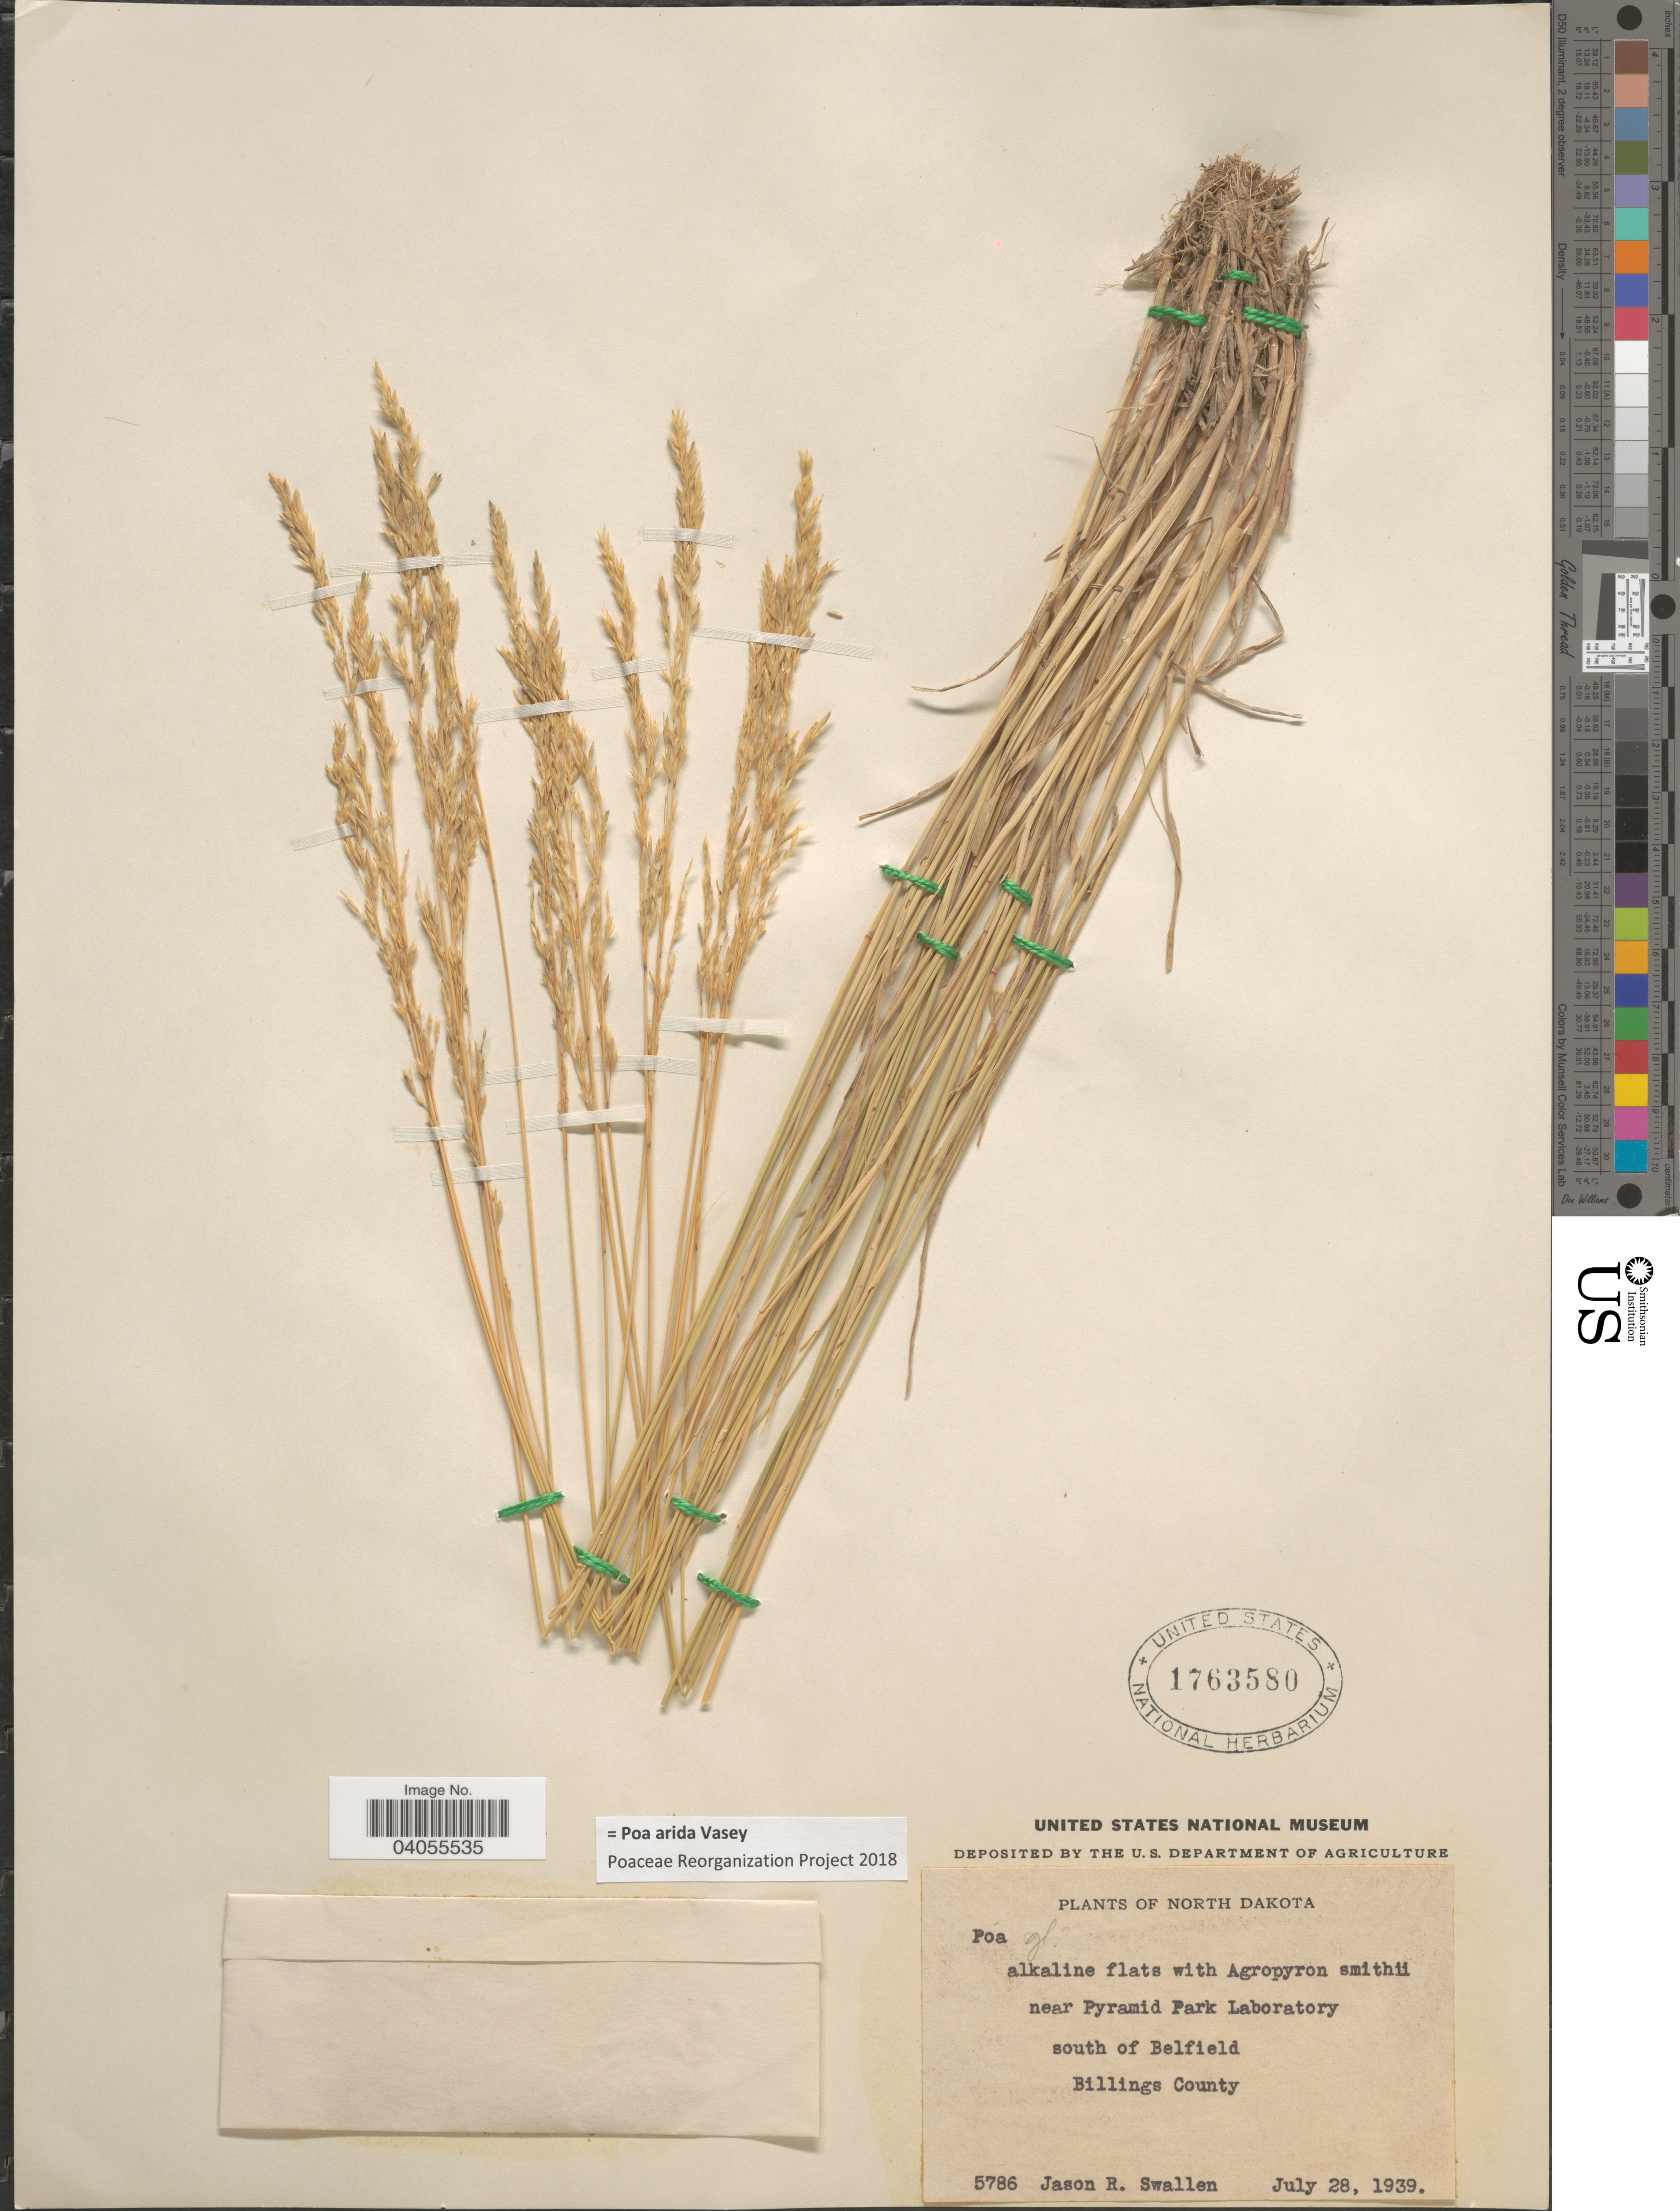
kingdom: Plantae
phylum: Tracheophyta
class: Liliopsida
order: Poales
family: Poaceae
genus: Poa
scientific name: Poa arida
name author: Vasey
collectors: J. R. Swallen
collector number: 5786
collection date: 1939-07-28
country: United States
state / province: North Dakota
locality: Near Pyramid Park Laboratory. South of Belfield, Billings County.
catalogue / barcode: US 1763580